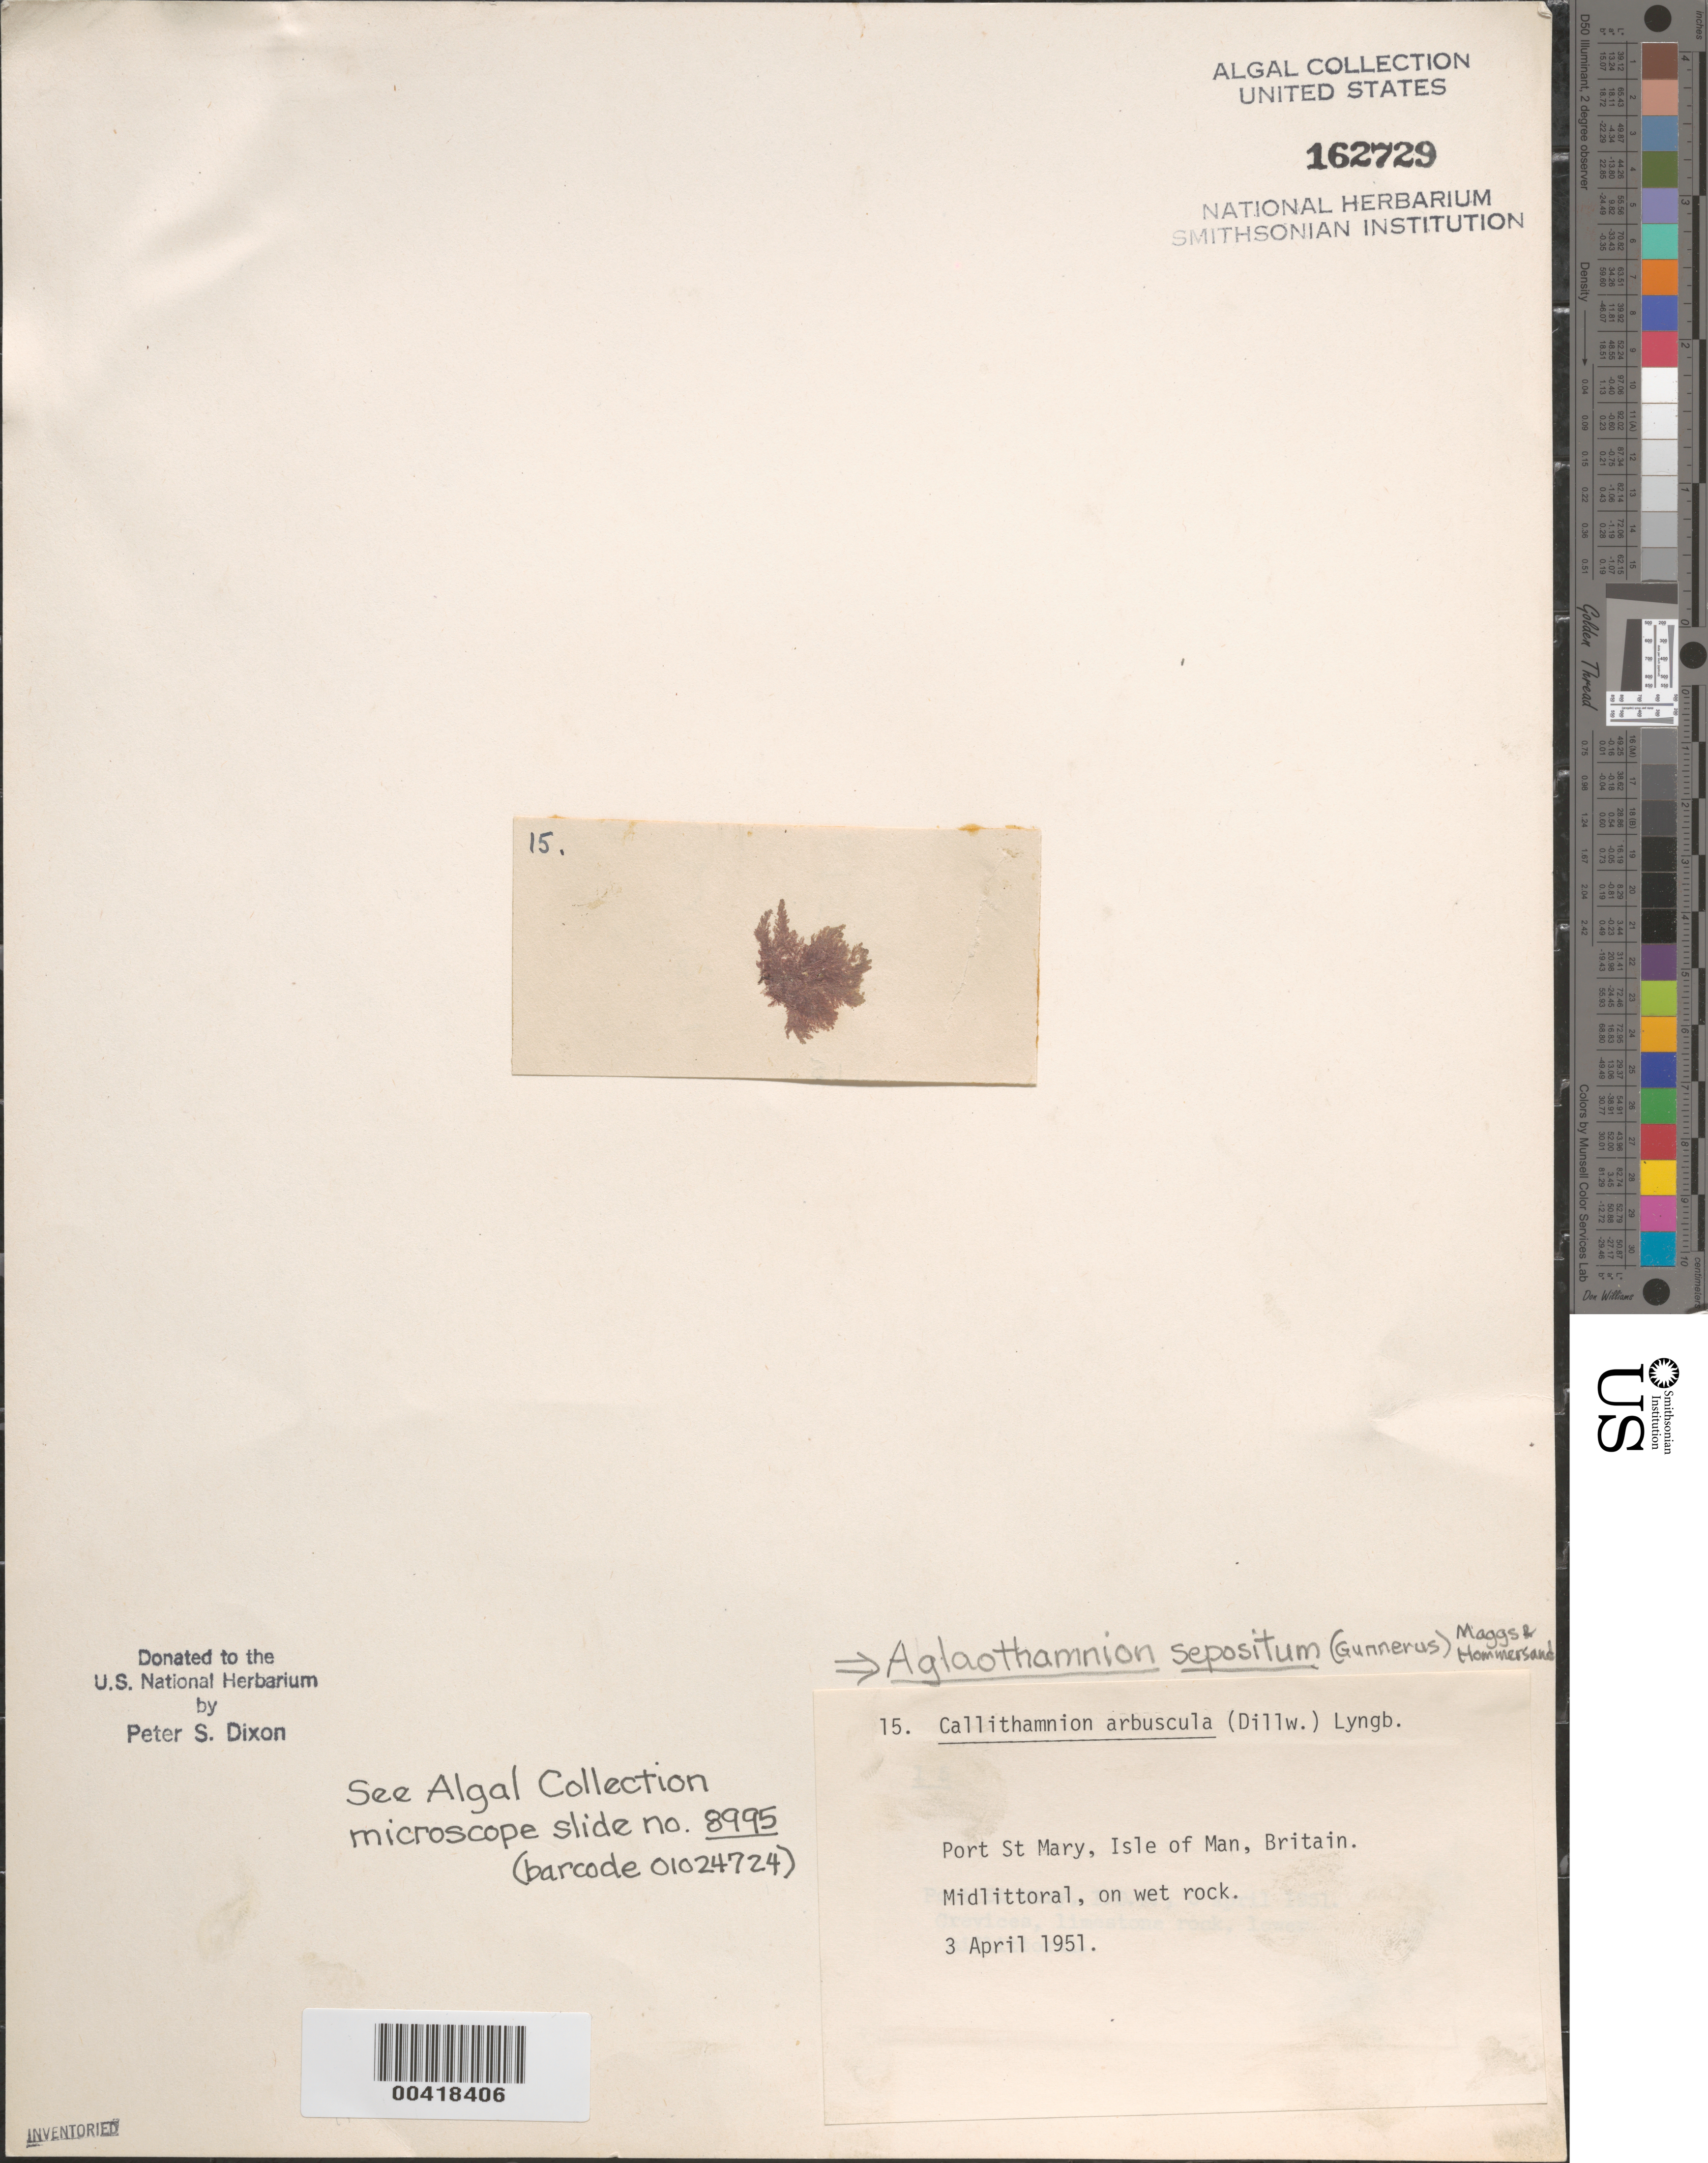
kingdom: Plantae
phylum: Rhodophyta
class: Florideophyceae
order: Ceramiales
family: Callithamniaceae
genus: Gaillona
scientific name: Gaillona seposita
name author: (Gunnerus) A. Athanasiadis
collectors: P. S. Dixon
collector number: PSD 15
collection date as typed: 03 Apr 1951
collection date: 1951-04-03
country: United Kingdom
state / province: England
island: Isle of Man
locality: Port St. Mary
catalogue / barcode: US 162729